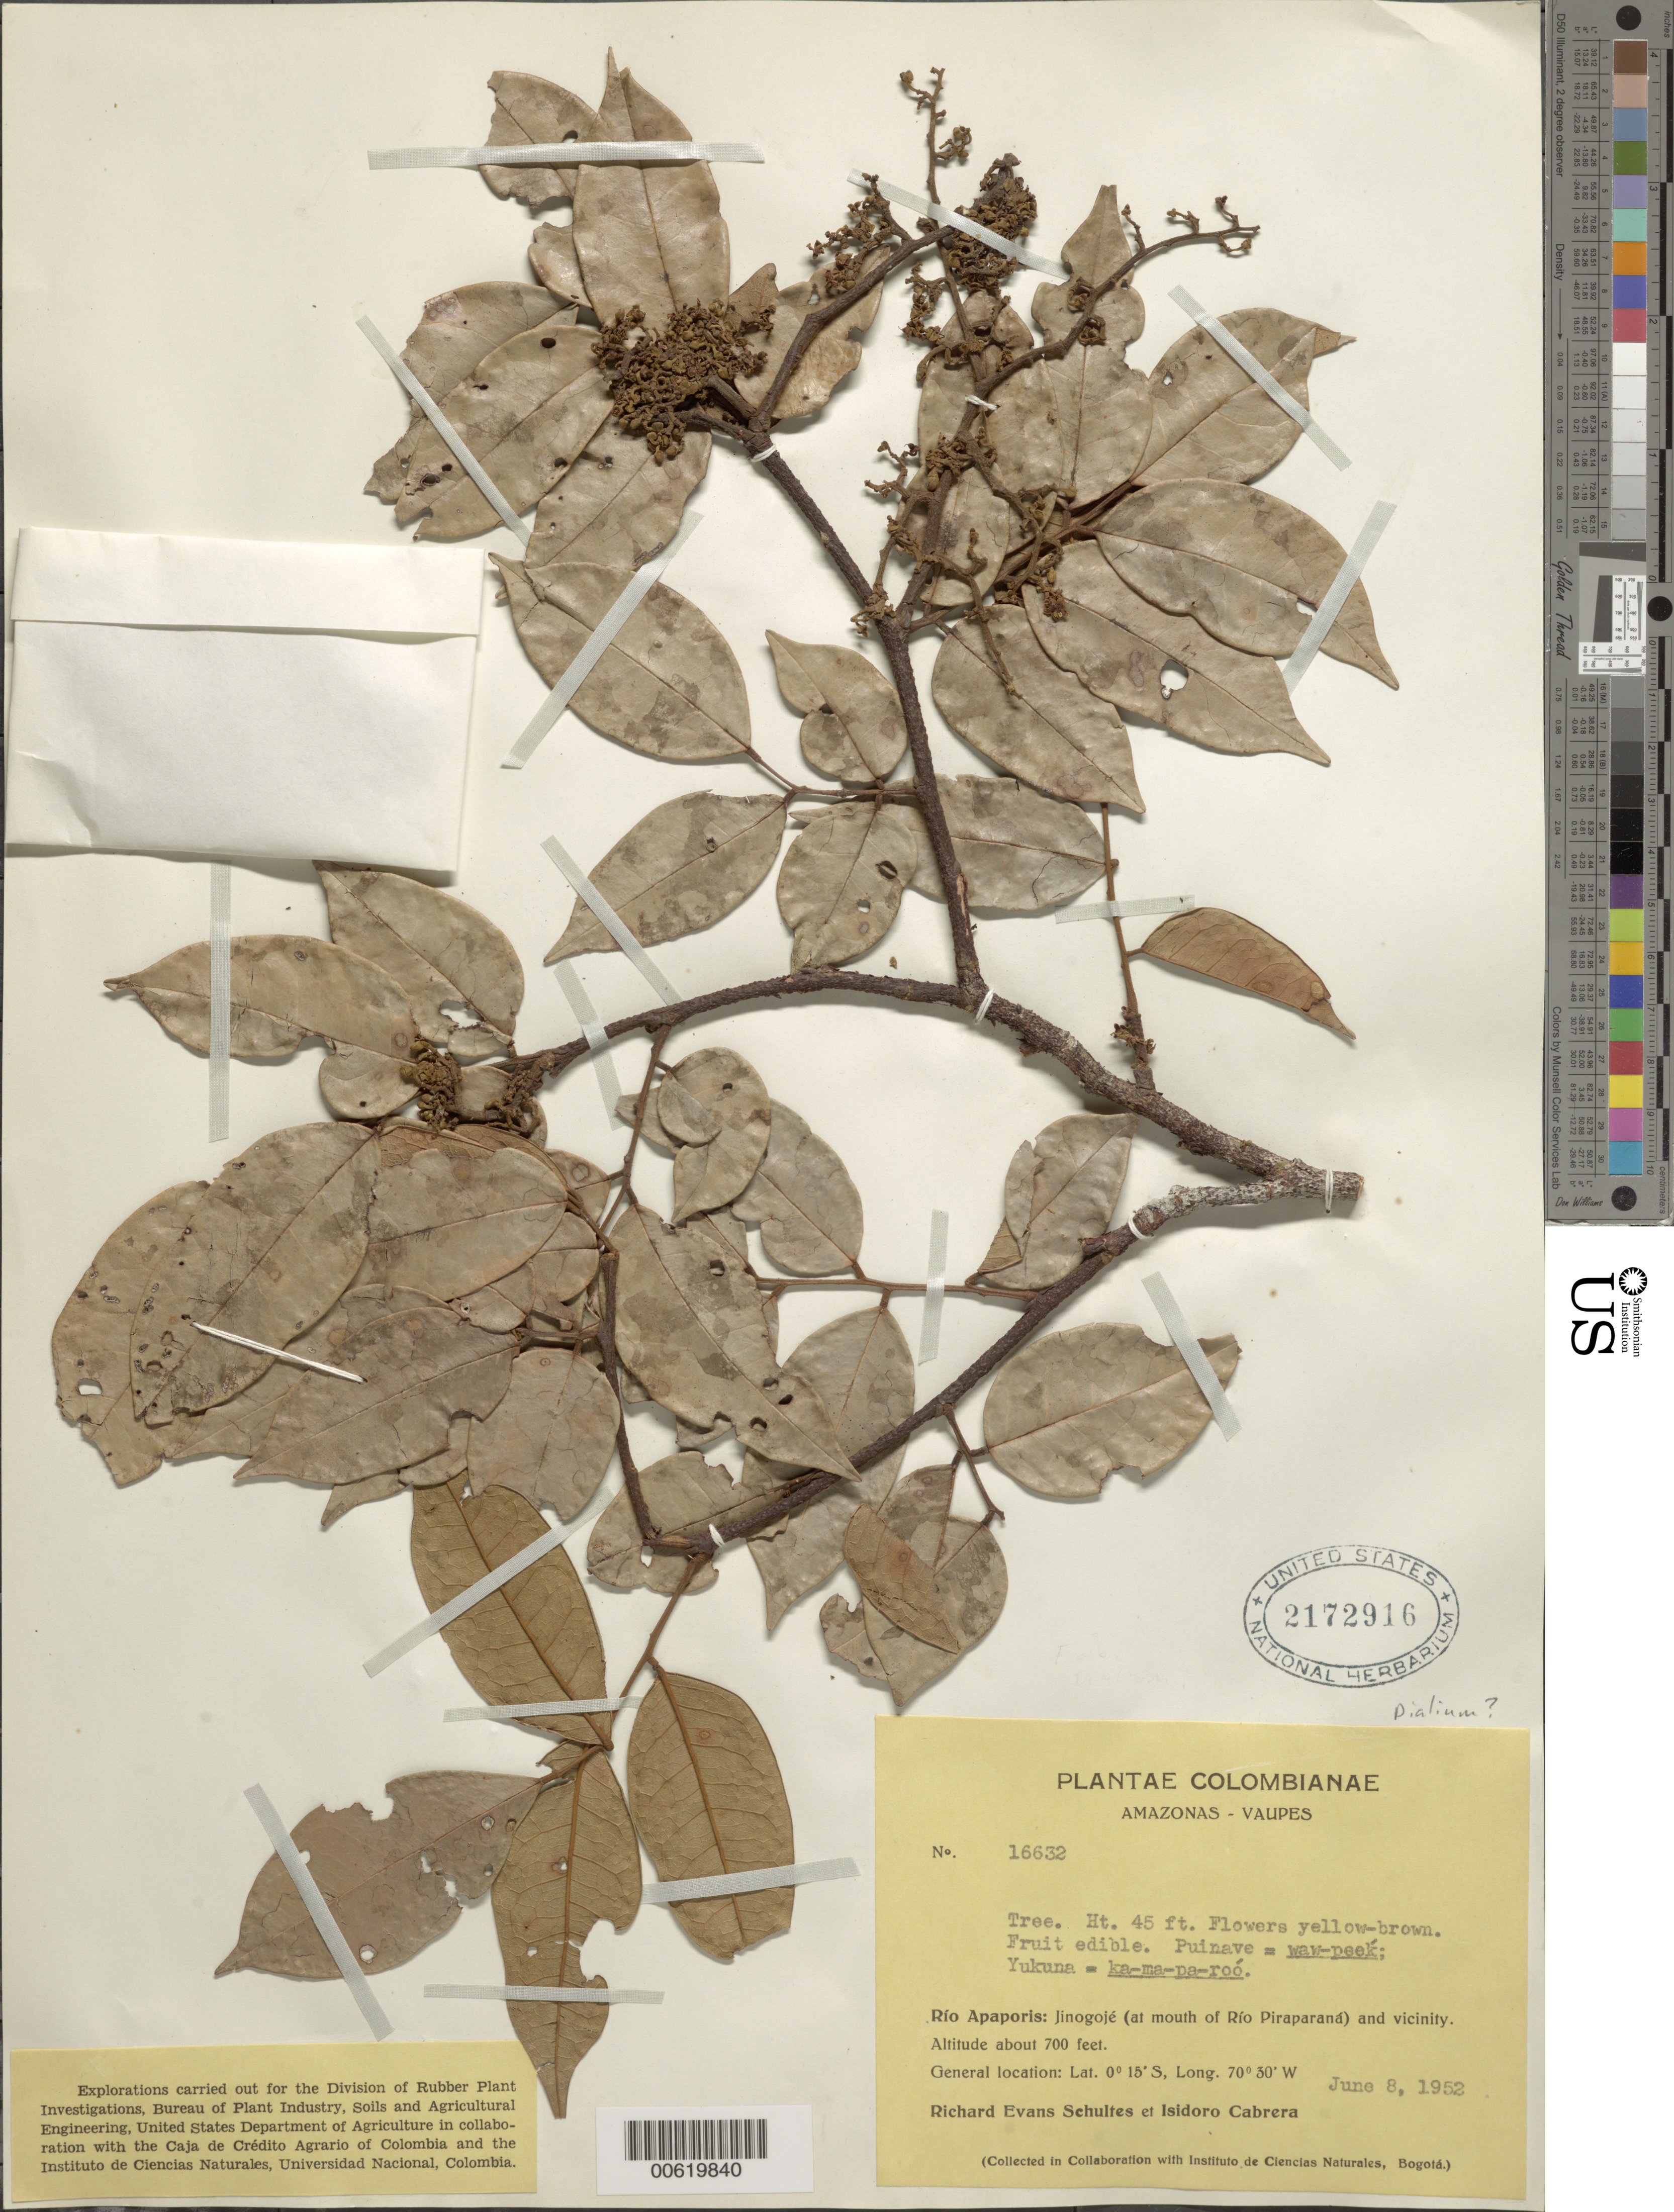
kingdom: Plantae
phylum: Tracheophyta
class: Magnoliopsida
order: Fabales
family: Fabaceae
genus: Dialium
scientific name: Dialium guianense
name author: (Aubl.) Sandwith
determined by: Falcão, Marcus J.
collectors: R. E. Schultes & I. Cabrera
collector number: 16632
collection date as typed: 08 Jun 1952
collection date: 1952-06-08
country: Colombia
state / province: Amazônas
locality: Vaupes, Rio Apaporis, Jinogoje, at mouth of Rio Piraparana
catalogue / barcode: US 2172916